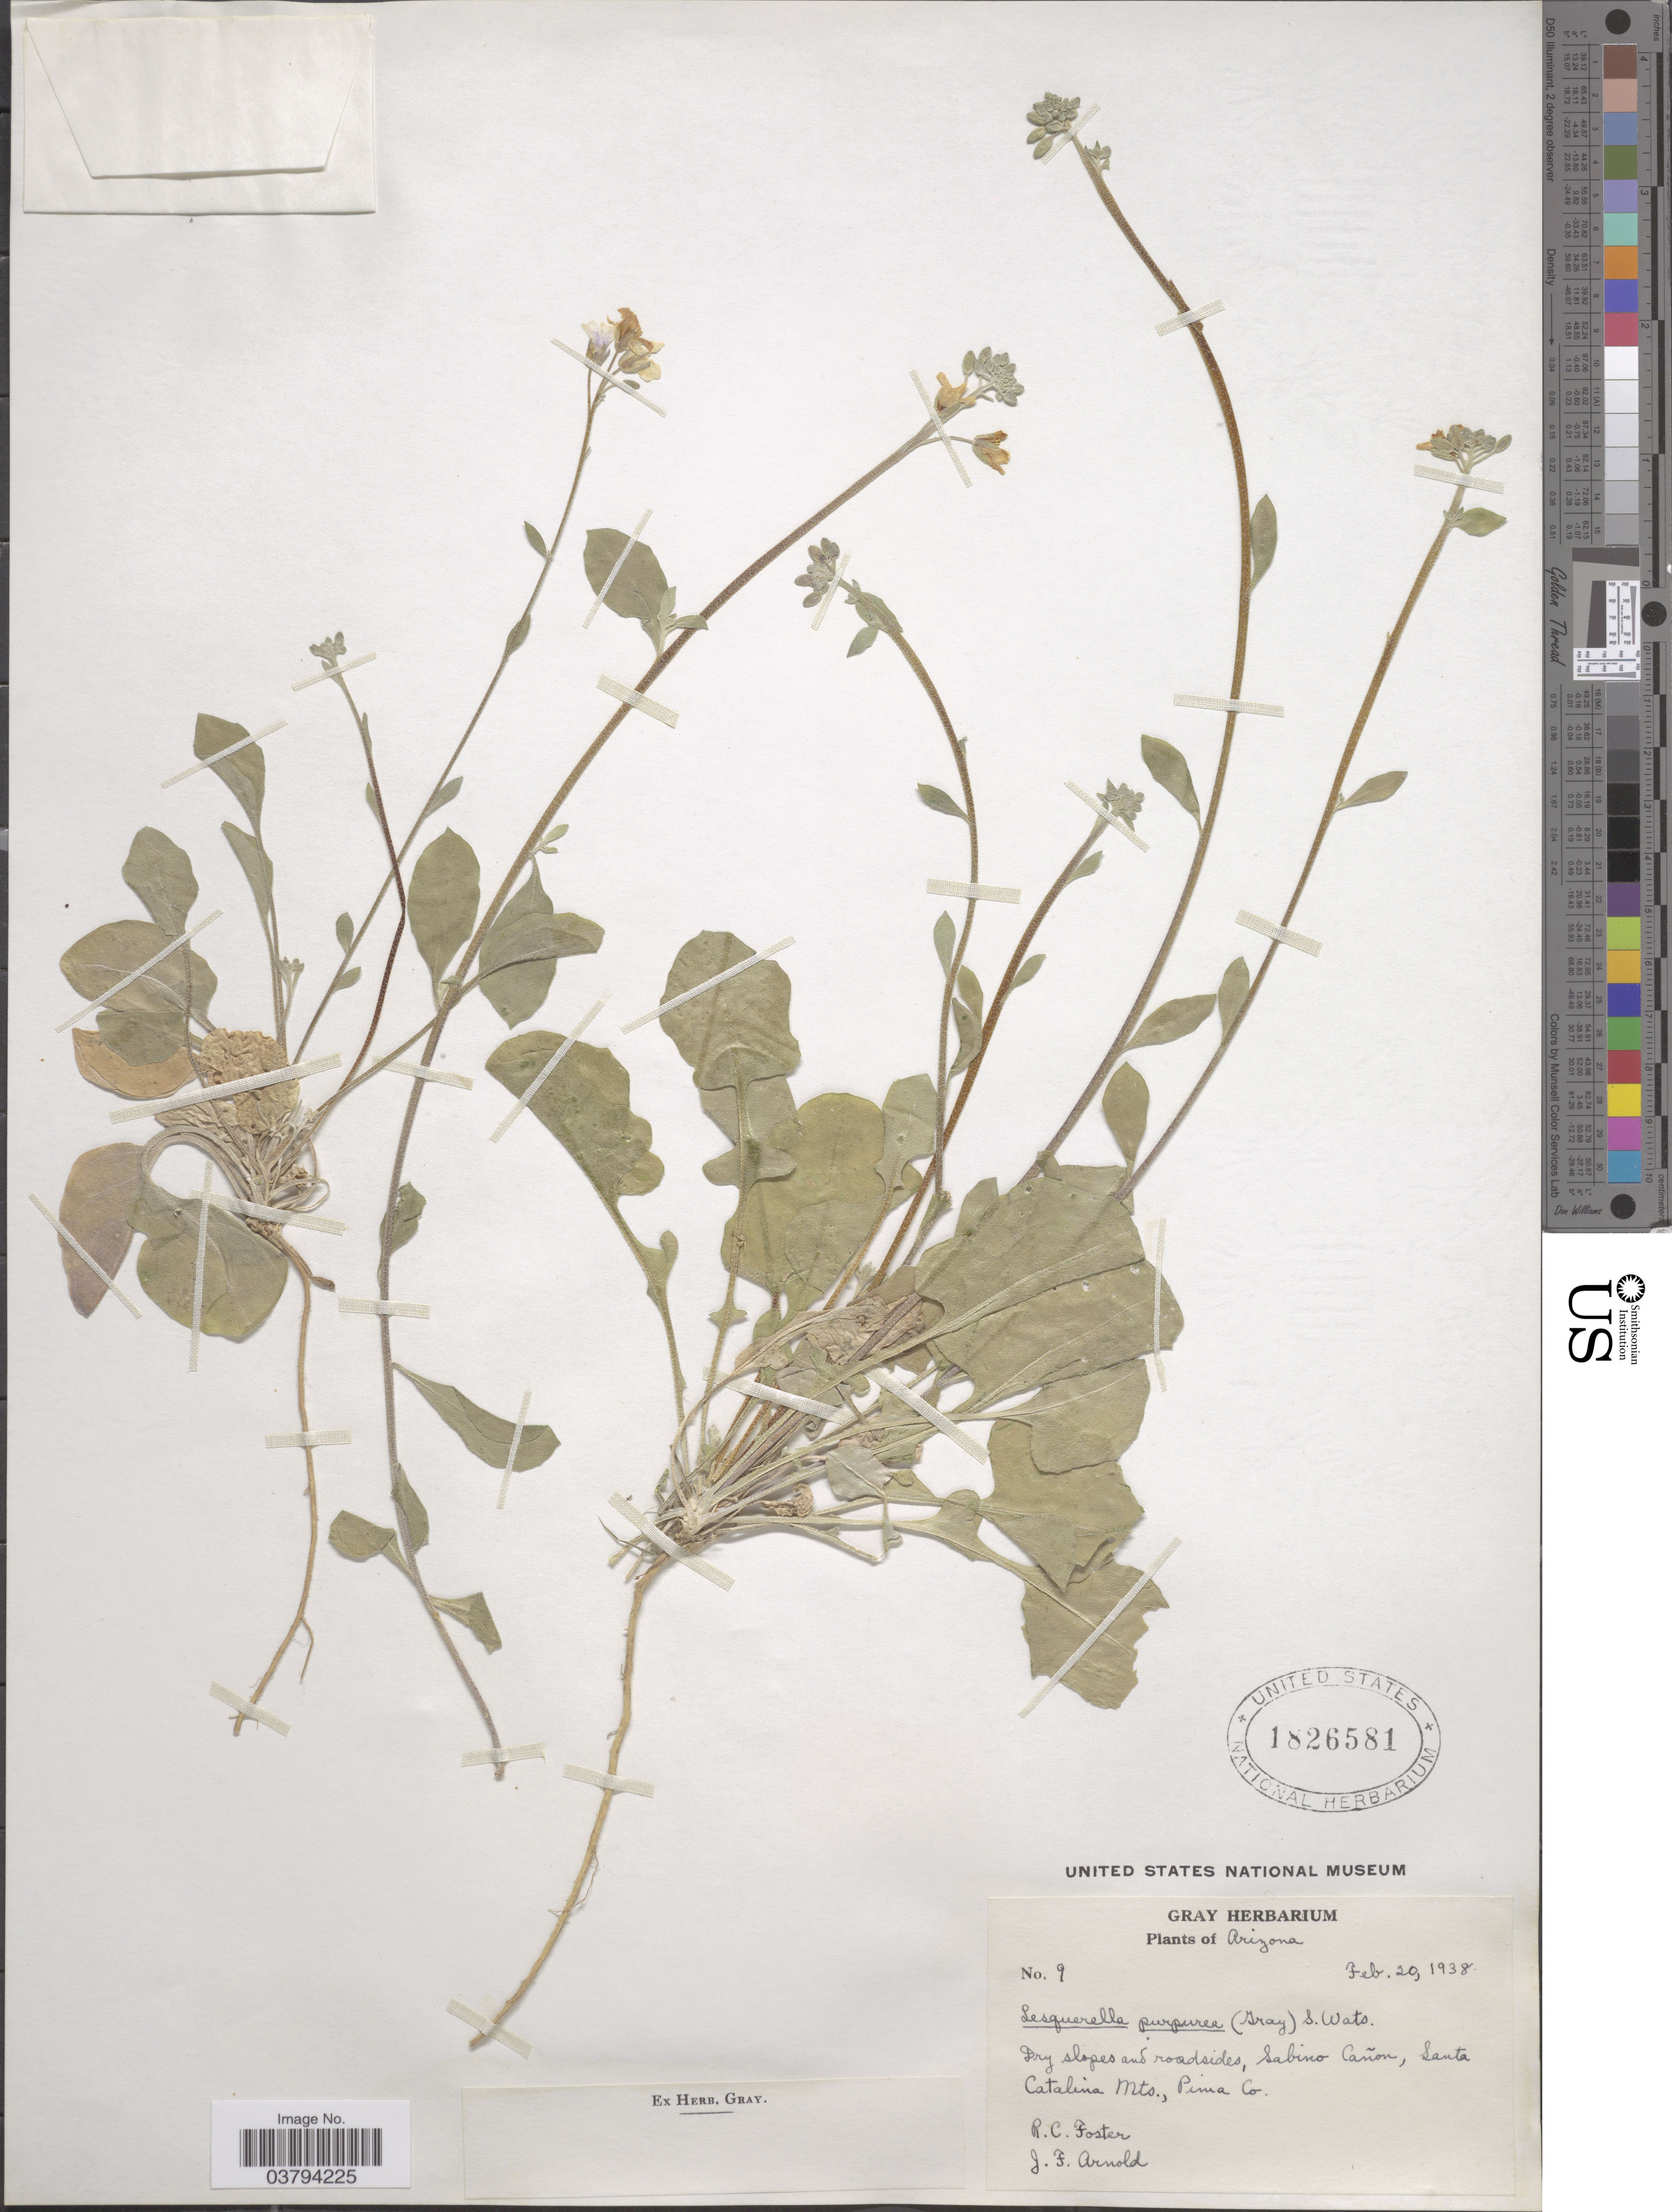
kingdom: Plantae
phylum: Tracheophyta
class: Magnoliopsida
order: Brassicales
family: Brassicaceae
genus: Lesquerella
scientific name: Lesquerella purpurea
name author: (A. Gray) S. Watson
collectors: R. C. Foster & J. F. Arnold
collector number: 9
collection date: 1938-02-20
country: United States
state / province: Arizona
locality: Sabino Cañon, Santa Catalina Mts., Pima Co.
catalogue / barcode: US 1826581